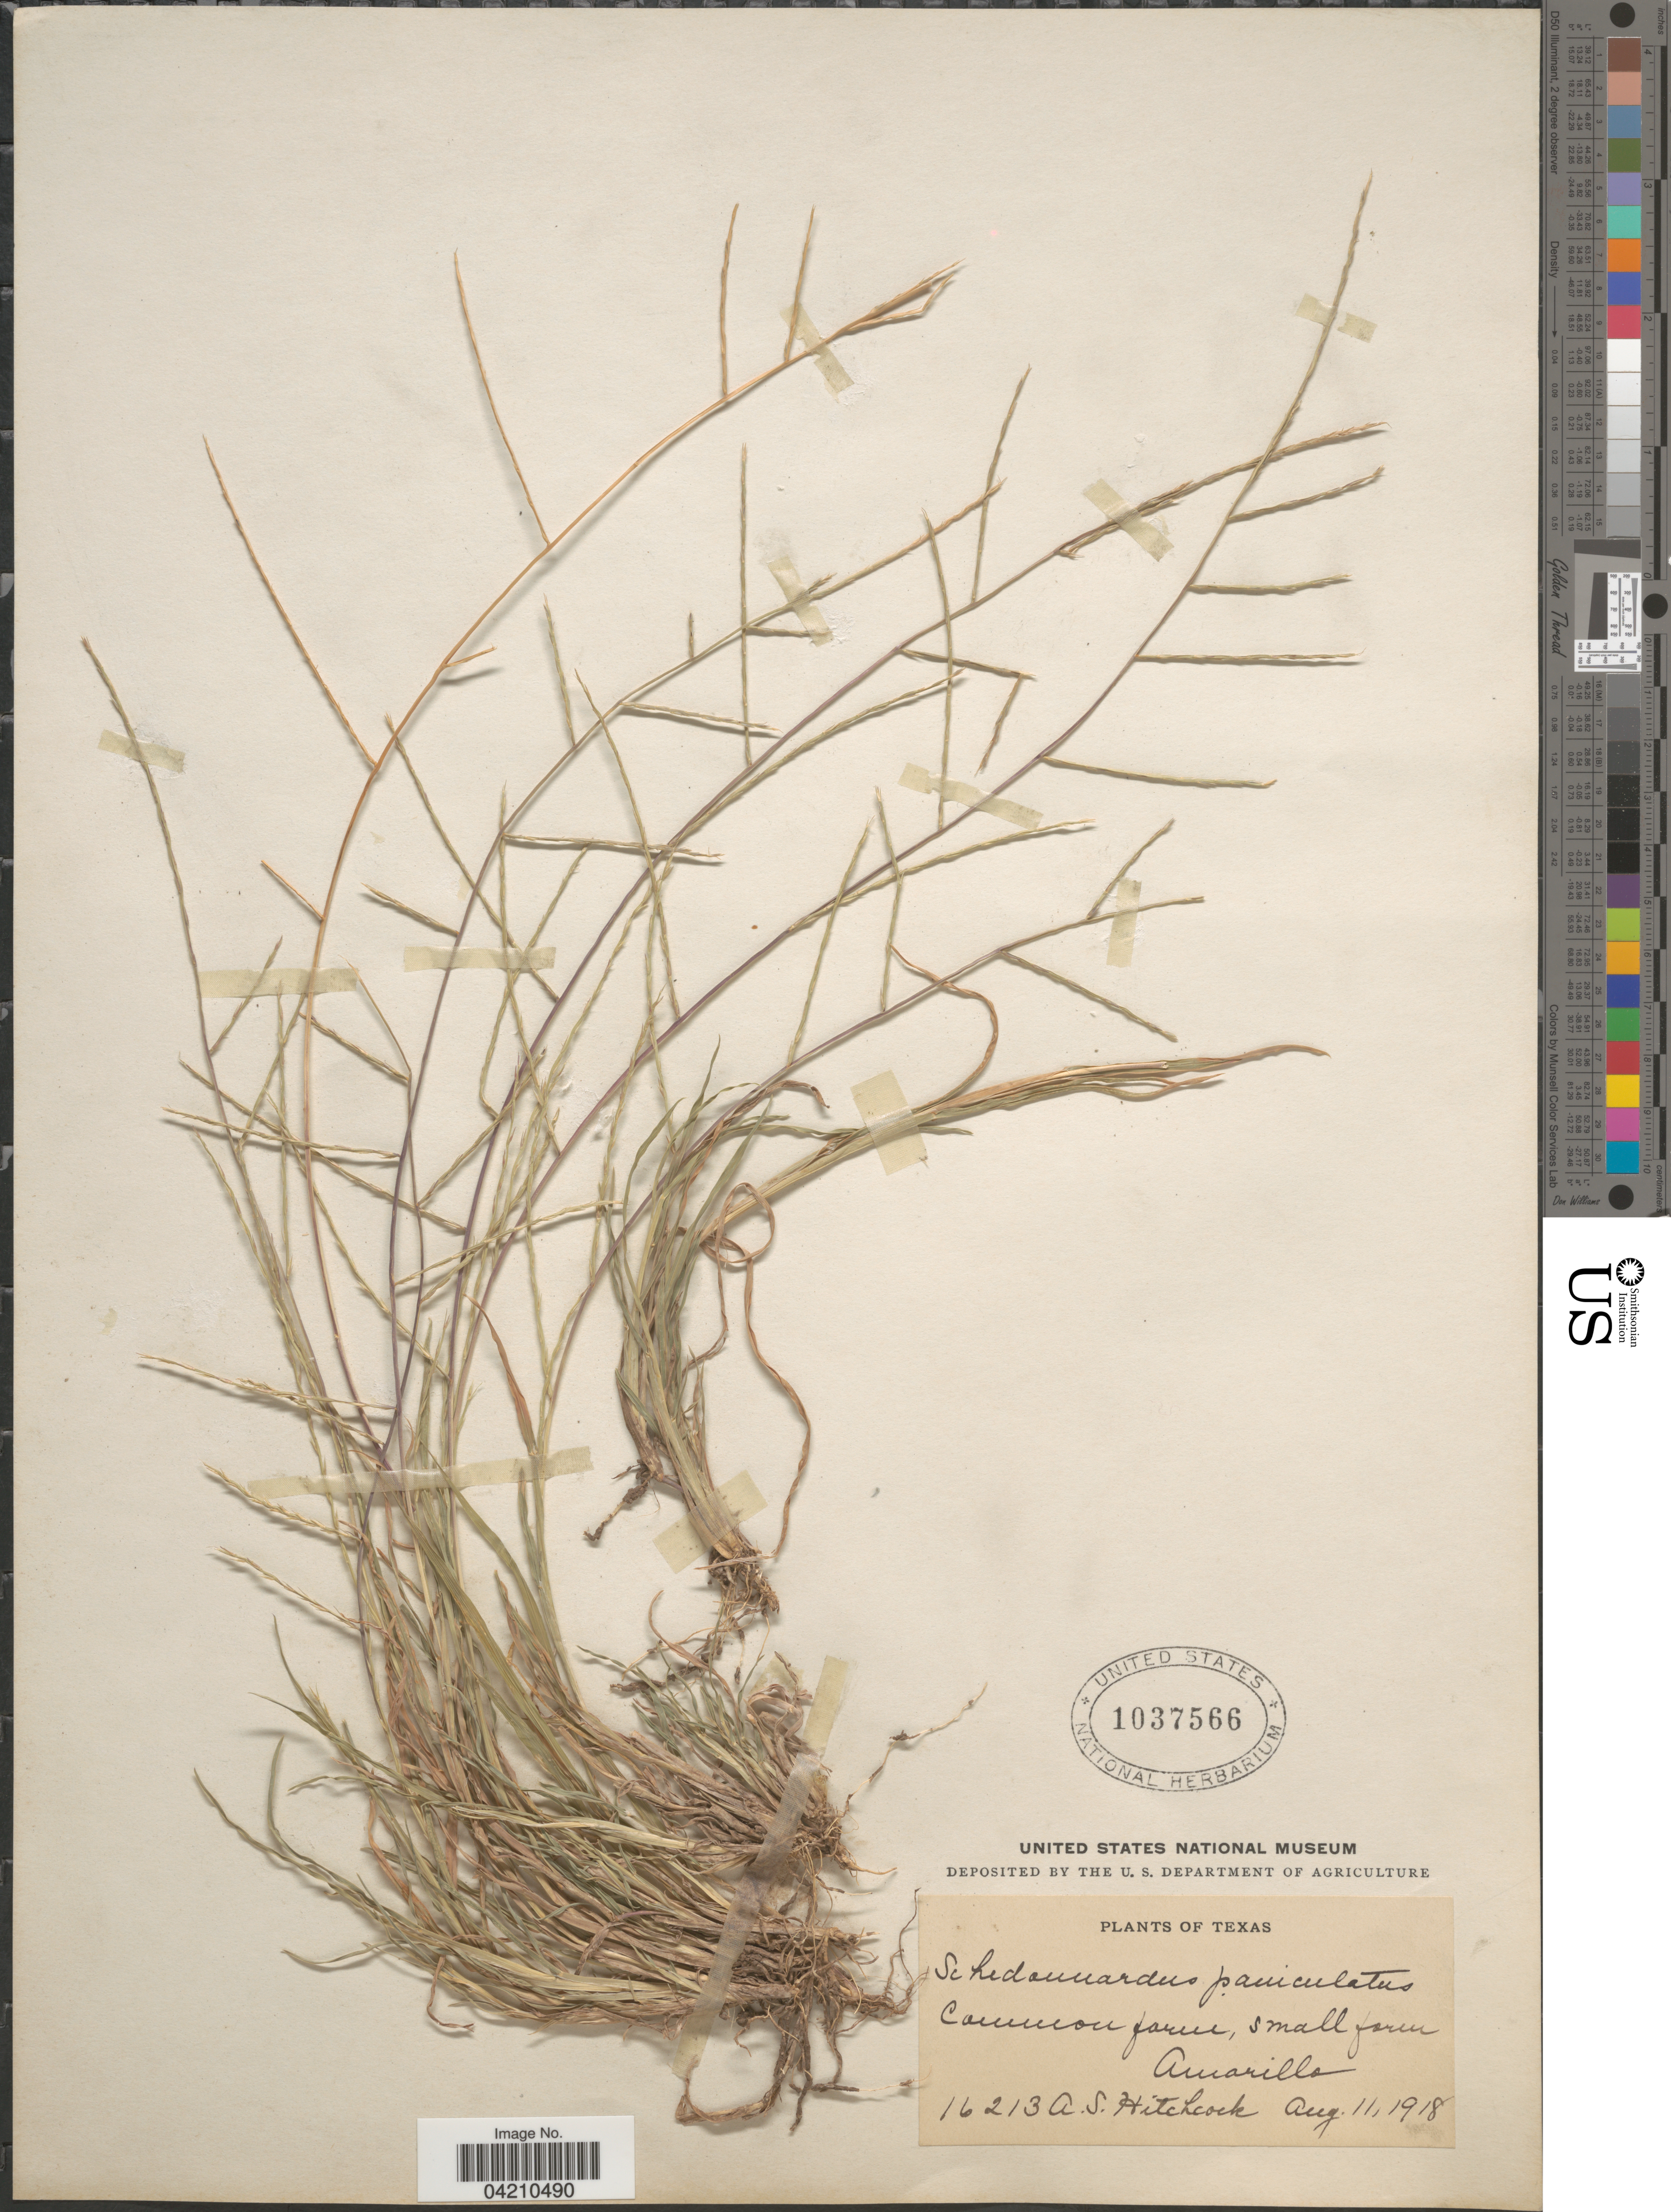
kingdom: Plantae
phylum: Tracheophyta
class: Liliopsida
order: Poales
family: Poaceae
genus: Muhlenbergia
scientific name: Muhlenbergia paniculata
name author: (Nutt.) Columbus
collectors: A. S. Hitchcock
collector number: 16213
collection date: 1918-08-11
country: United States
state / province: Texas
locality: Amarillo.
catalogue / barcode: US 1037566